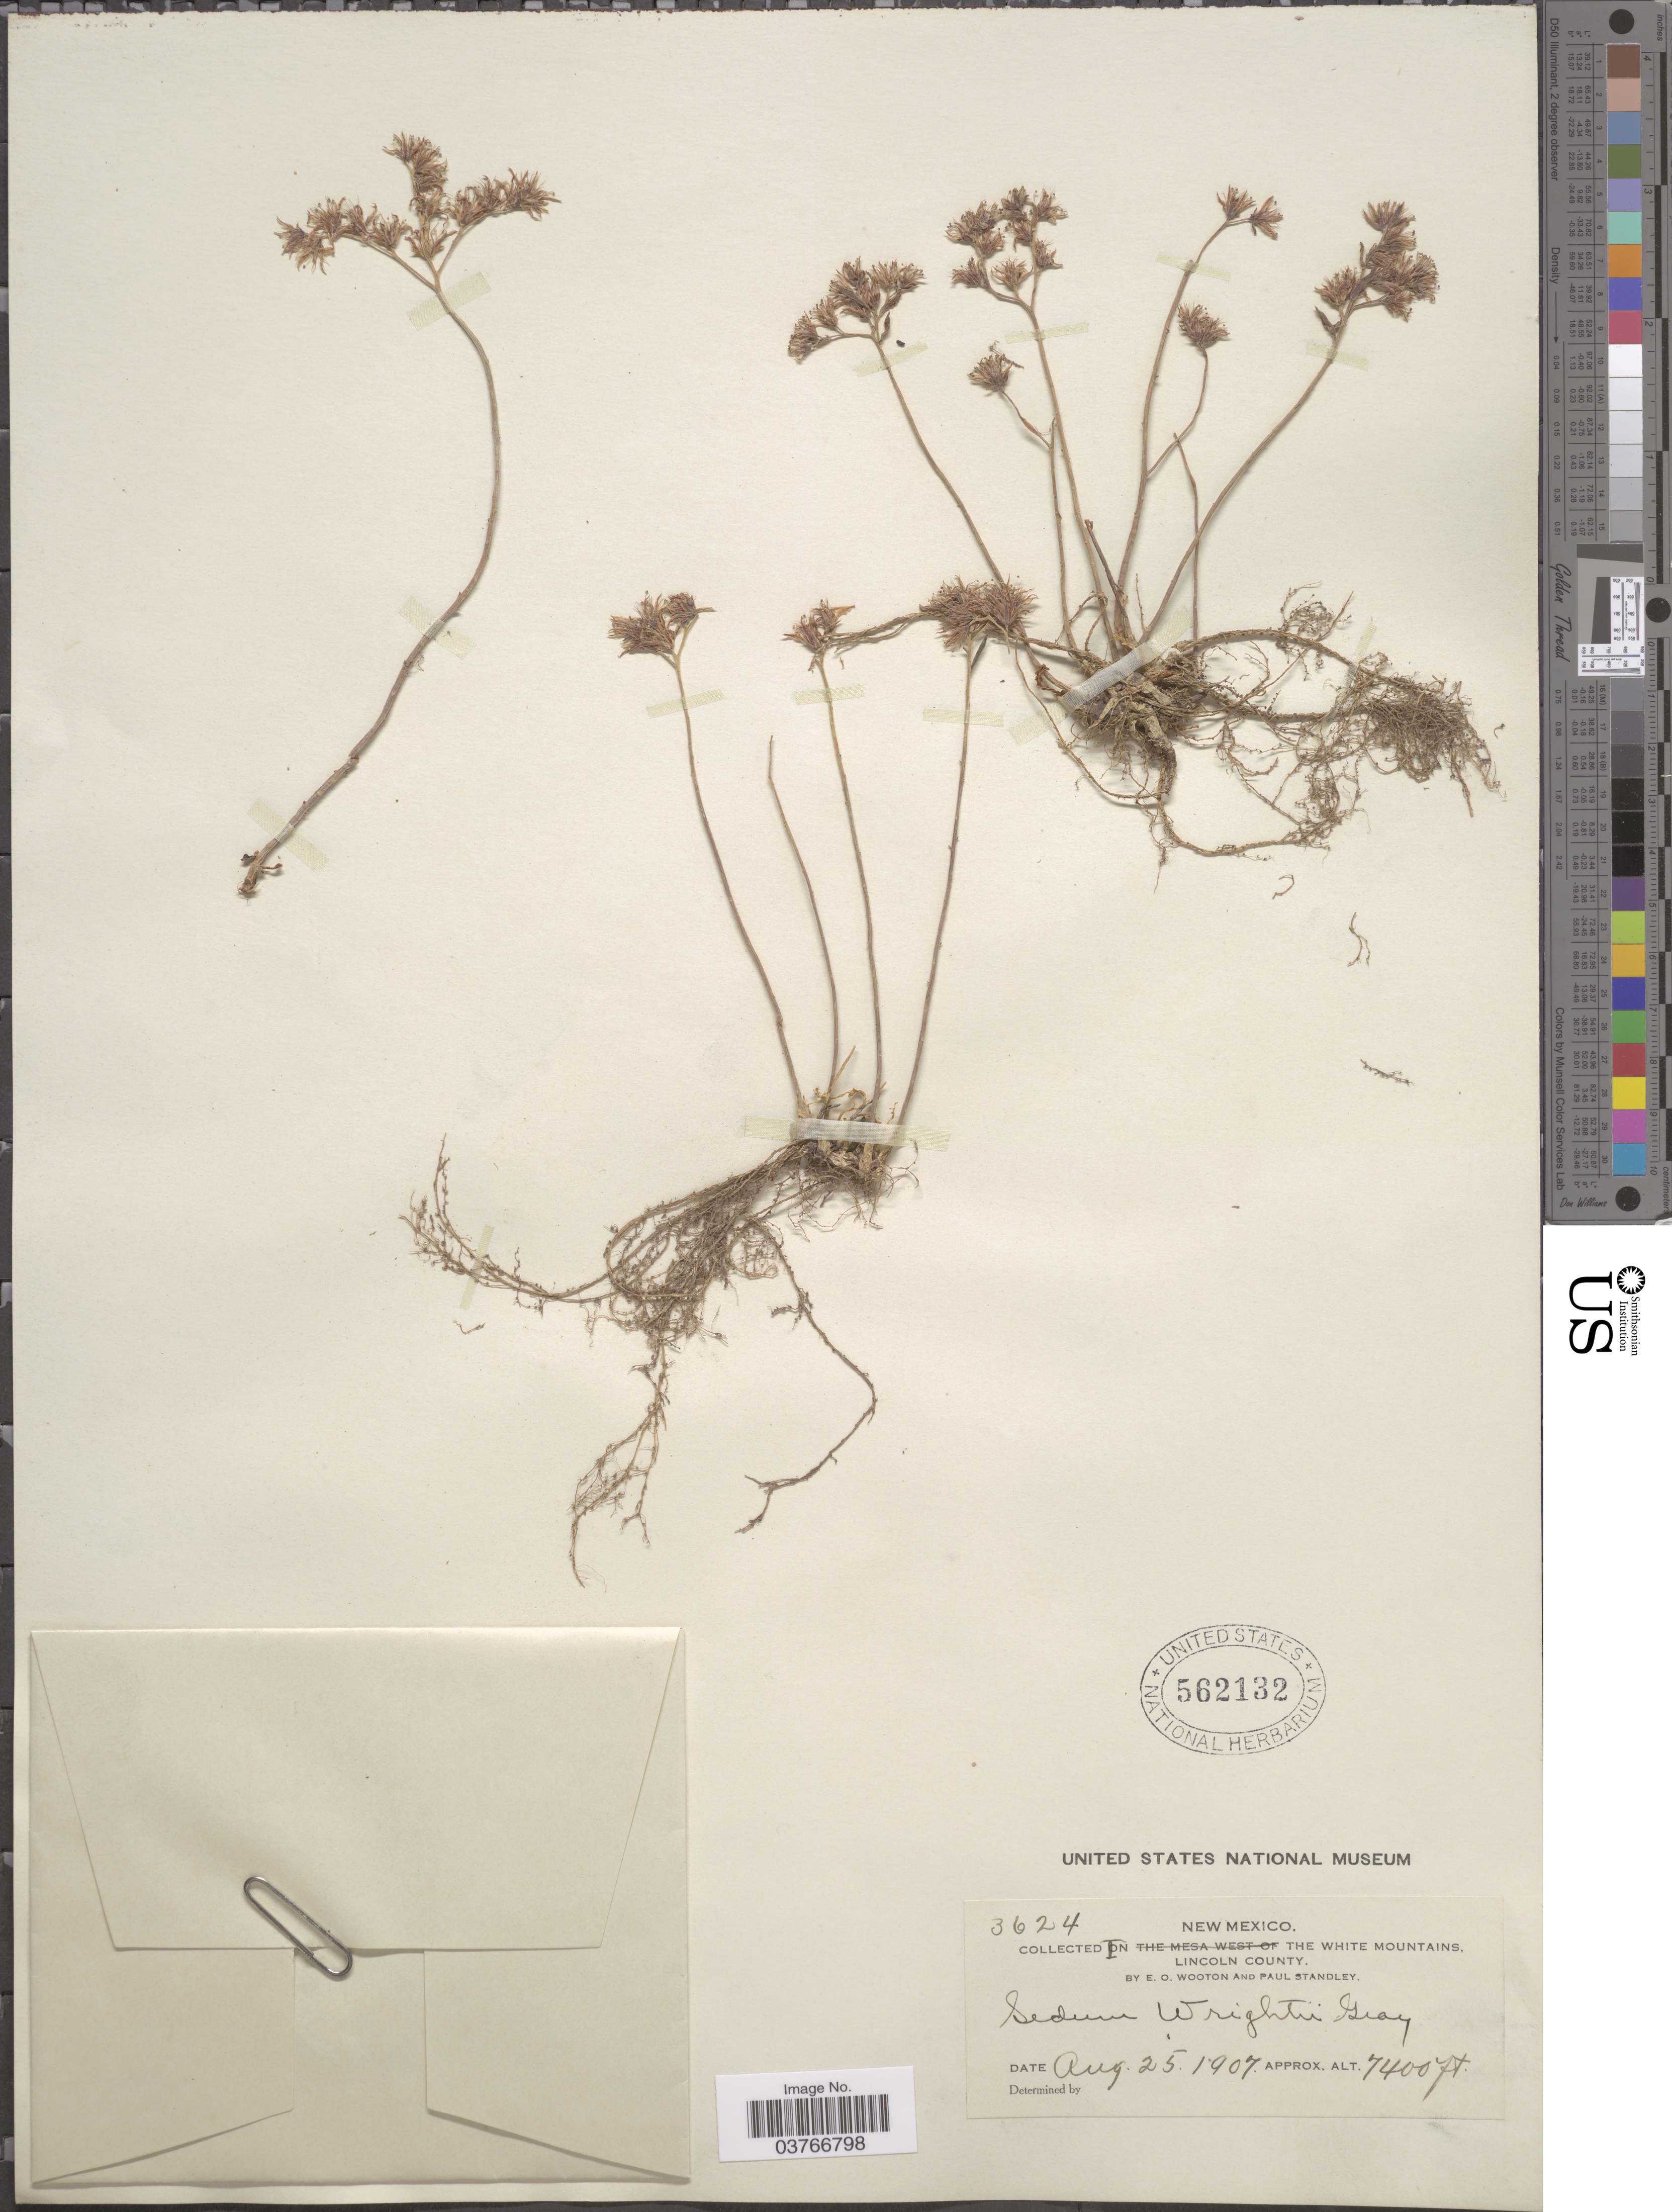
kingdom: Plantae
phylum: Tracheophyta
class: Magnoliopsida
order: Saxifragales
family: Crassulaceae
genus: Sedum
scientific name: Sedum wootonii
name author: Britton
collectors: E. O. Wooton & P. C. Standley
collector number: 3624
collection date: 1907-08-25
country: United States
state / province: New Mexico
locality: In the White Mountains, Lincoln County.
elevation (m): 2256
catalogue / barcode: US 562132